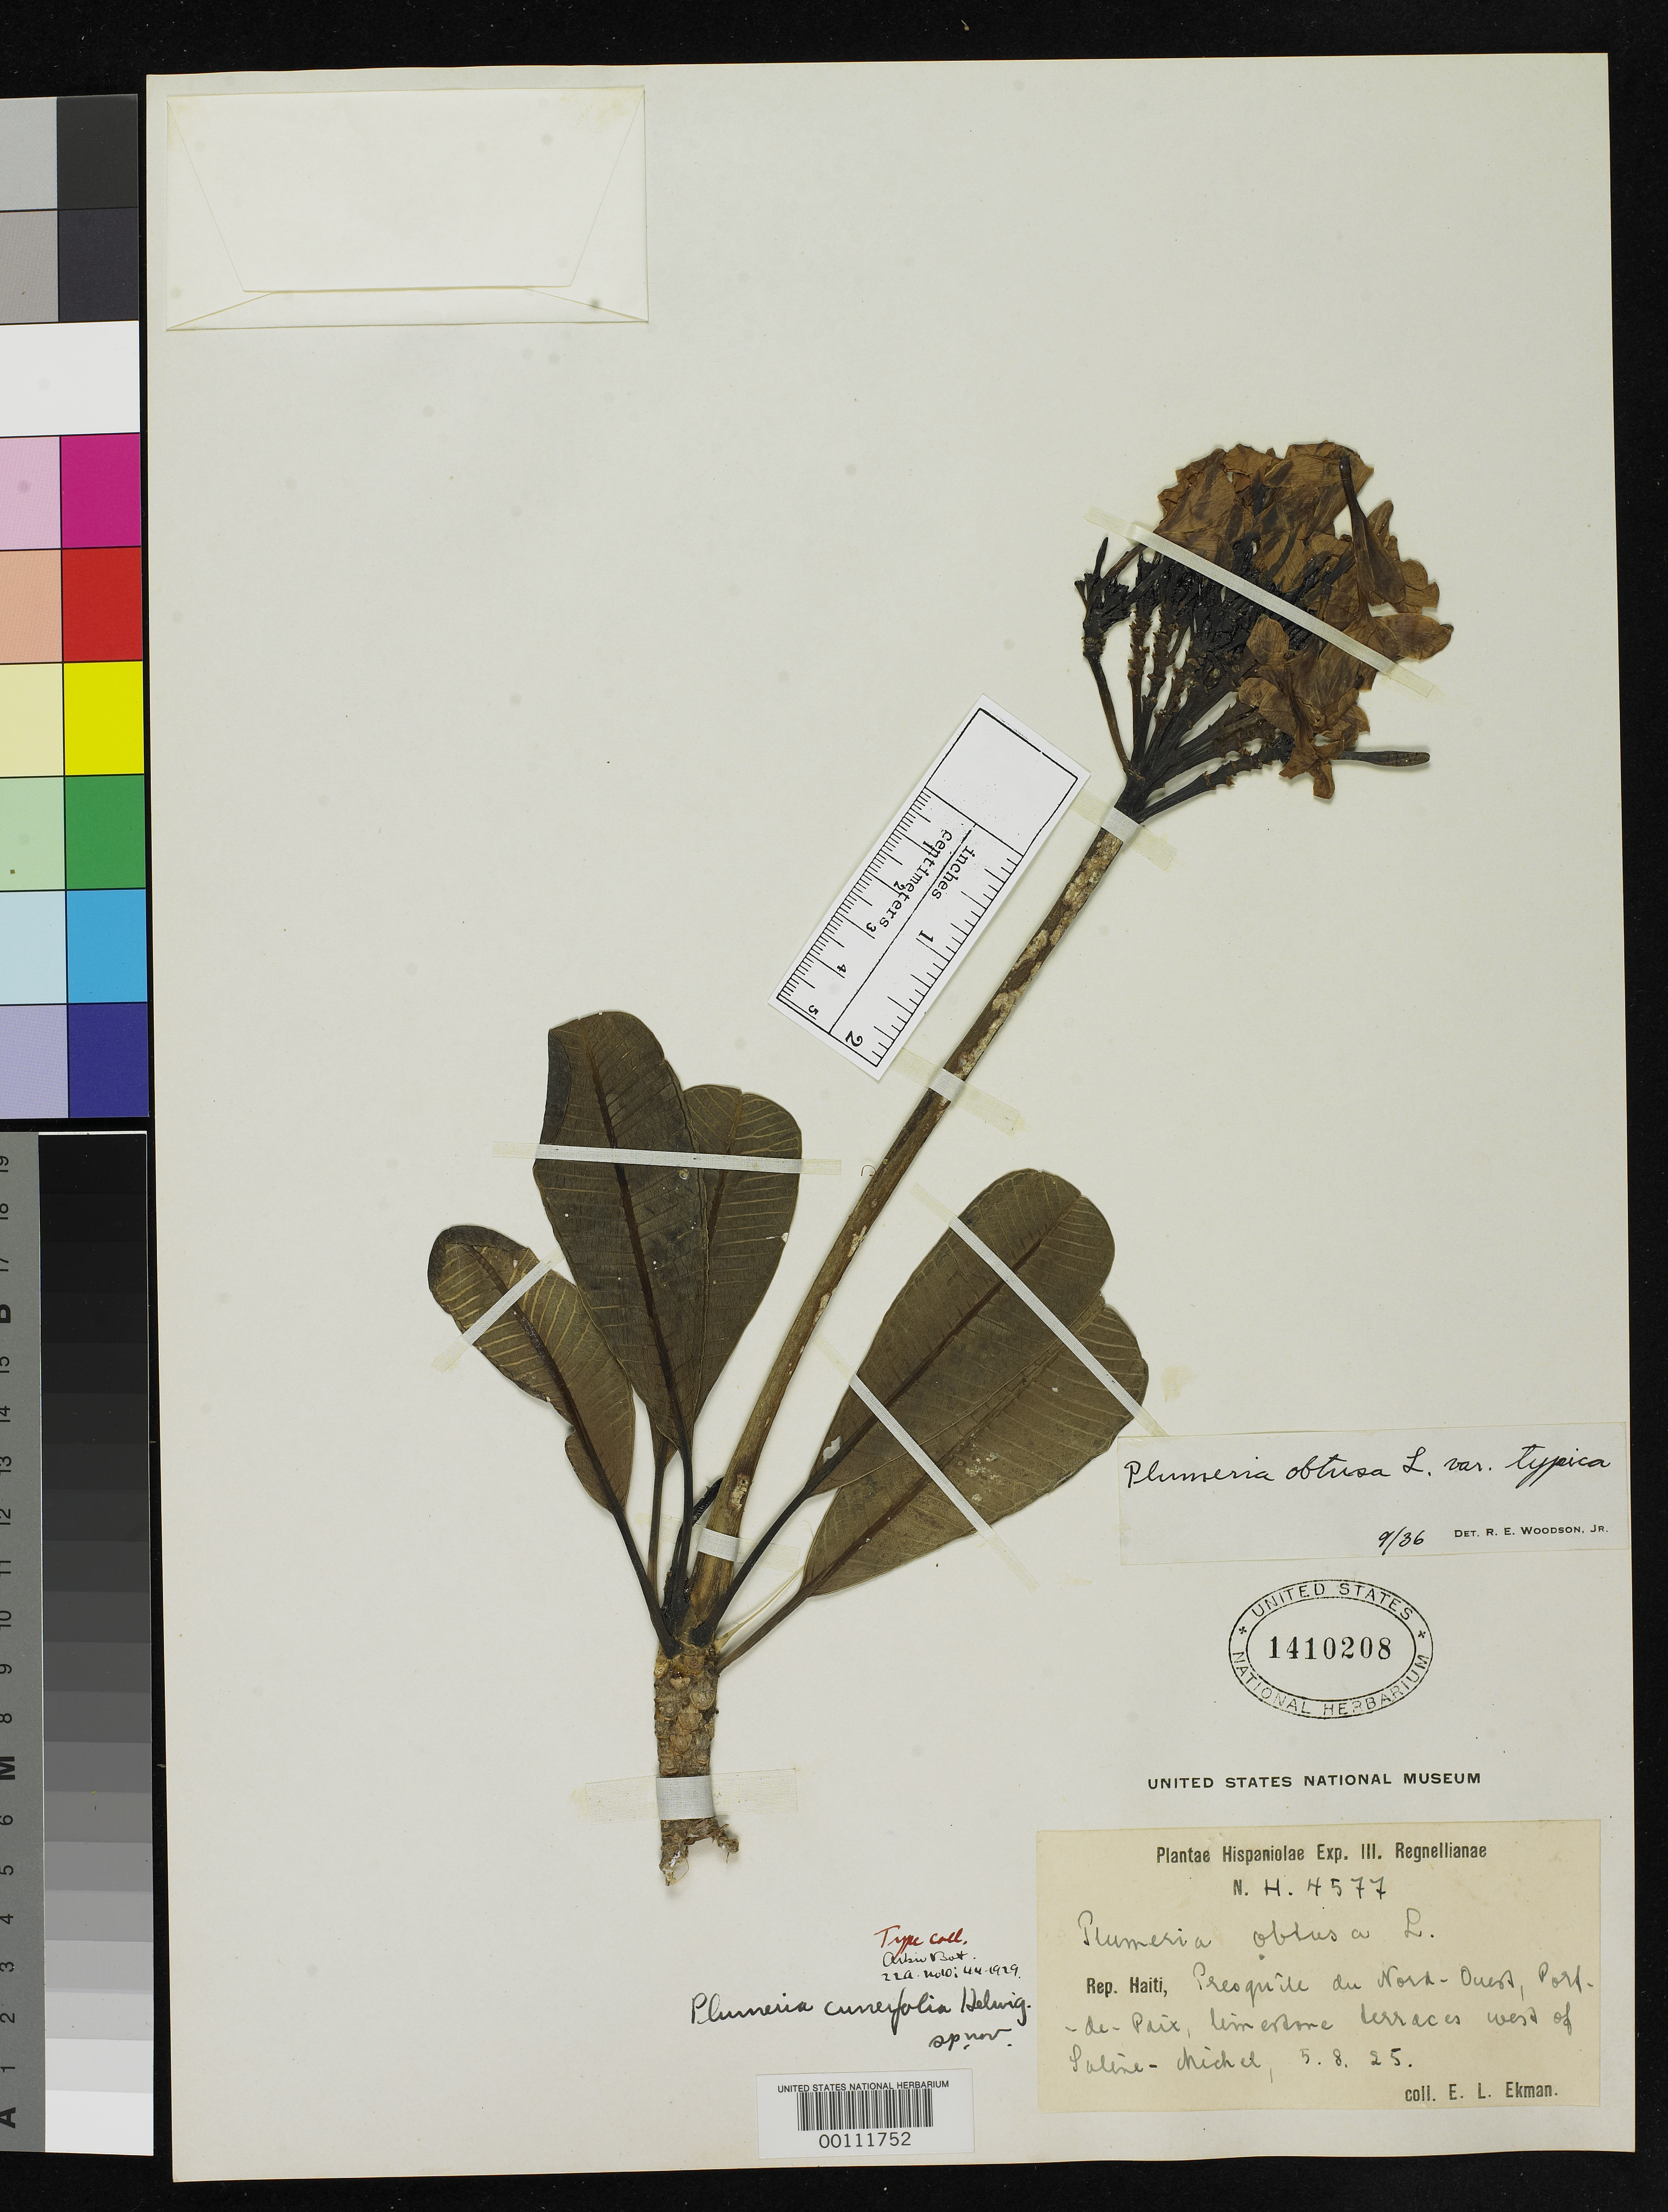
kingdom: Plantae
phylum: Tracheophyta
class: Magnoliopsida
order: Gentianales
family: Apocynaceae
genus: Plumeria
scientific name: Plumeria cuneifolia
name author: Helwig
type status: Isotype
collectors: E. L. Ekman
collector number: H 4577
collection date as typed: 05 Aug 1925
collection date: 1925-08-05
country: Haiti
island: Hispaniola Island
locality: Port de Paix, Saline-Michel.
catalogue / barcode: US 1410208